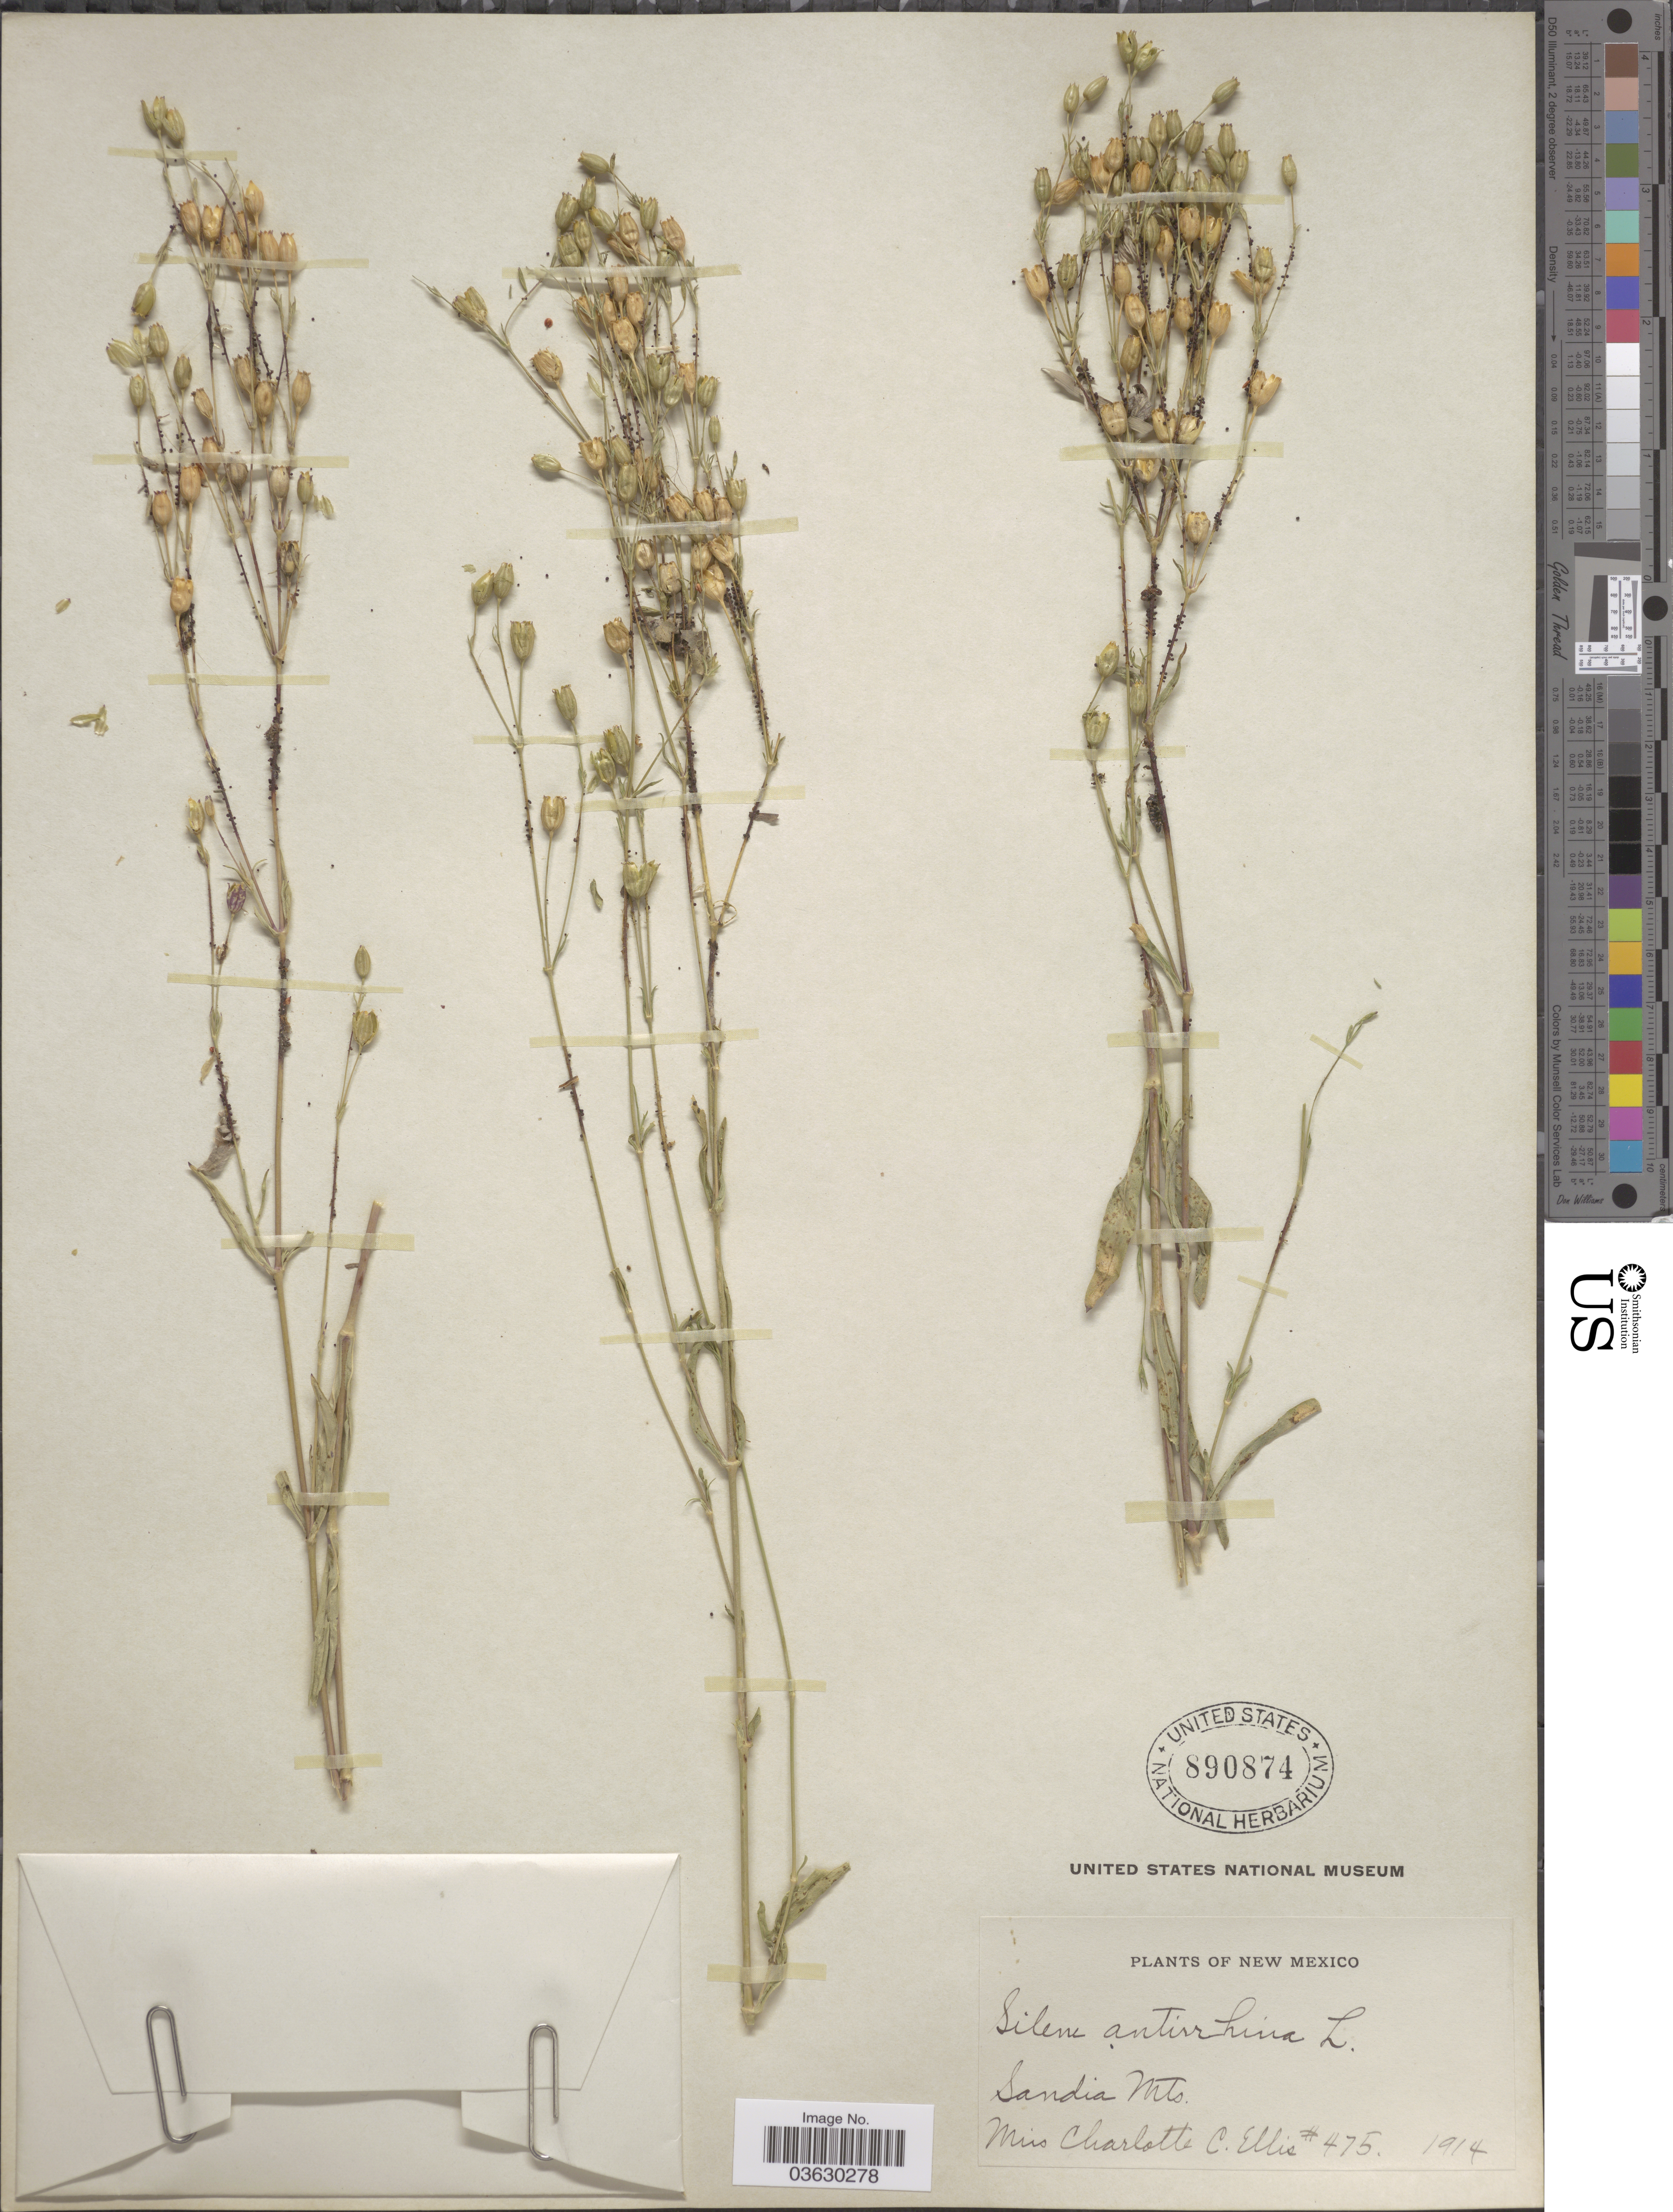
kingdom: Plantae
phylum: Tracheophyta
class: Magnoliopsida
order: Caryophyllales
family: Caryophyllaceae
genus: Silene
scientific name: Silene antirrhina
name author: L.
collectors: C. C. Ellis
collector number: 475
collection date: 1914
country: United States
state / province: New Mexico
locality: Sandia Mts.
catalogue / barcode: US 890874